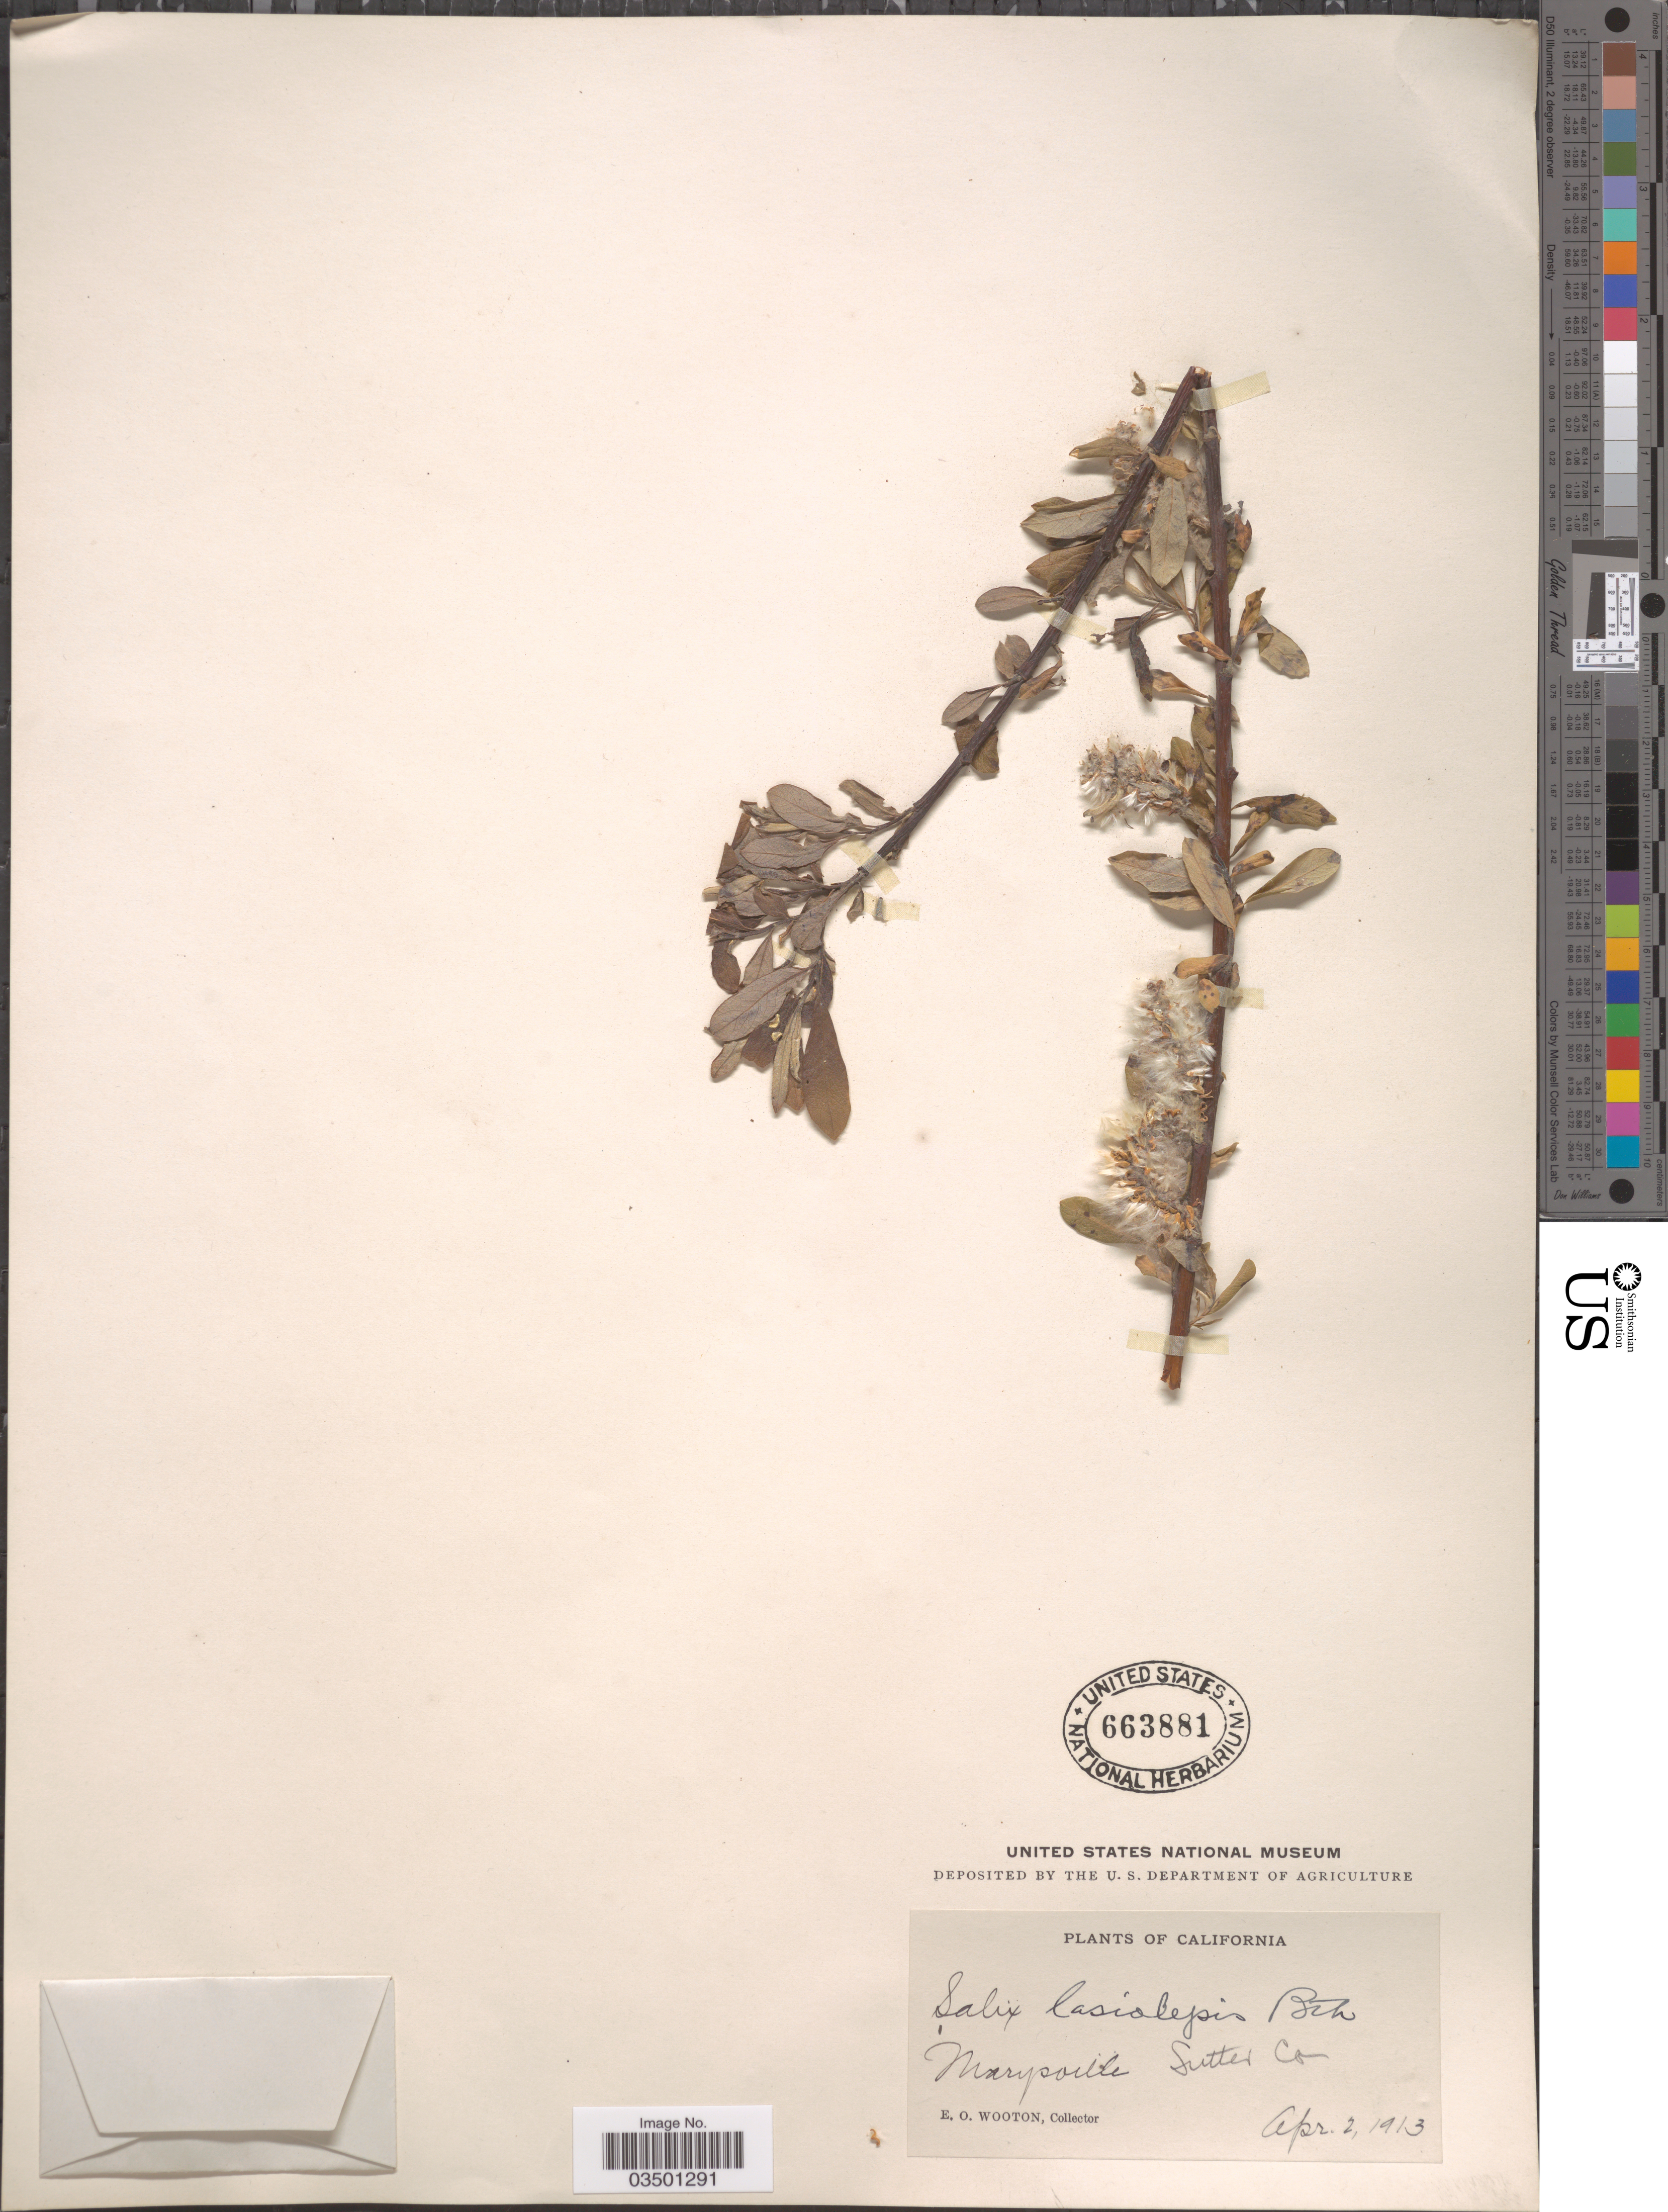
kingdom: Plantae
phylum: Tracheophyta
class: Magnoliopsida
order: Malpighiales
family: Salicaceae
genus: Salix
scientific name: Salix lasiolepis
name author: Benth.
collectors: E. O. Wooton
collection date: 1913-04-02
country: United States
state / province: California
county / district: Sutter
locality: Marysville Sutter Co.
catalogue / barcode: US 663881